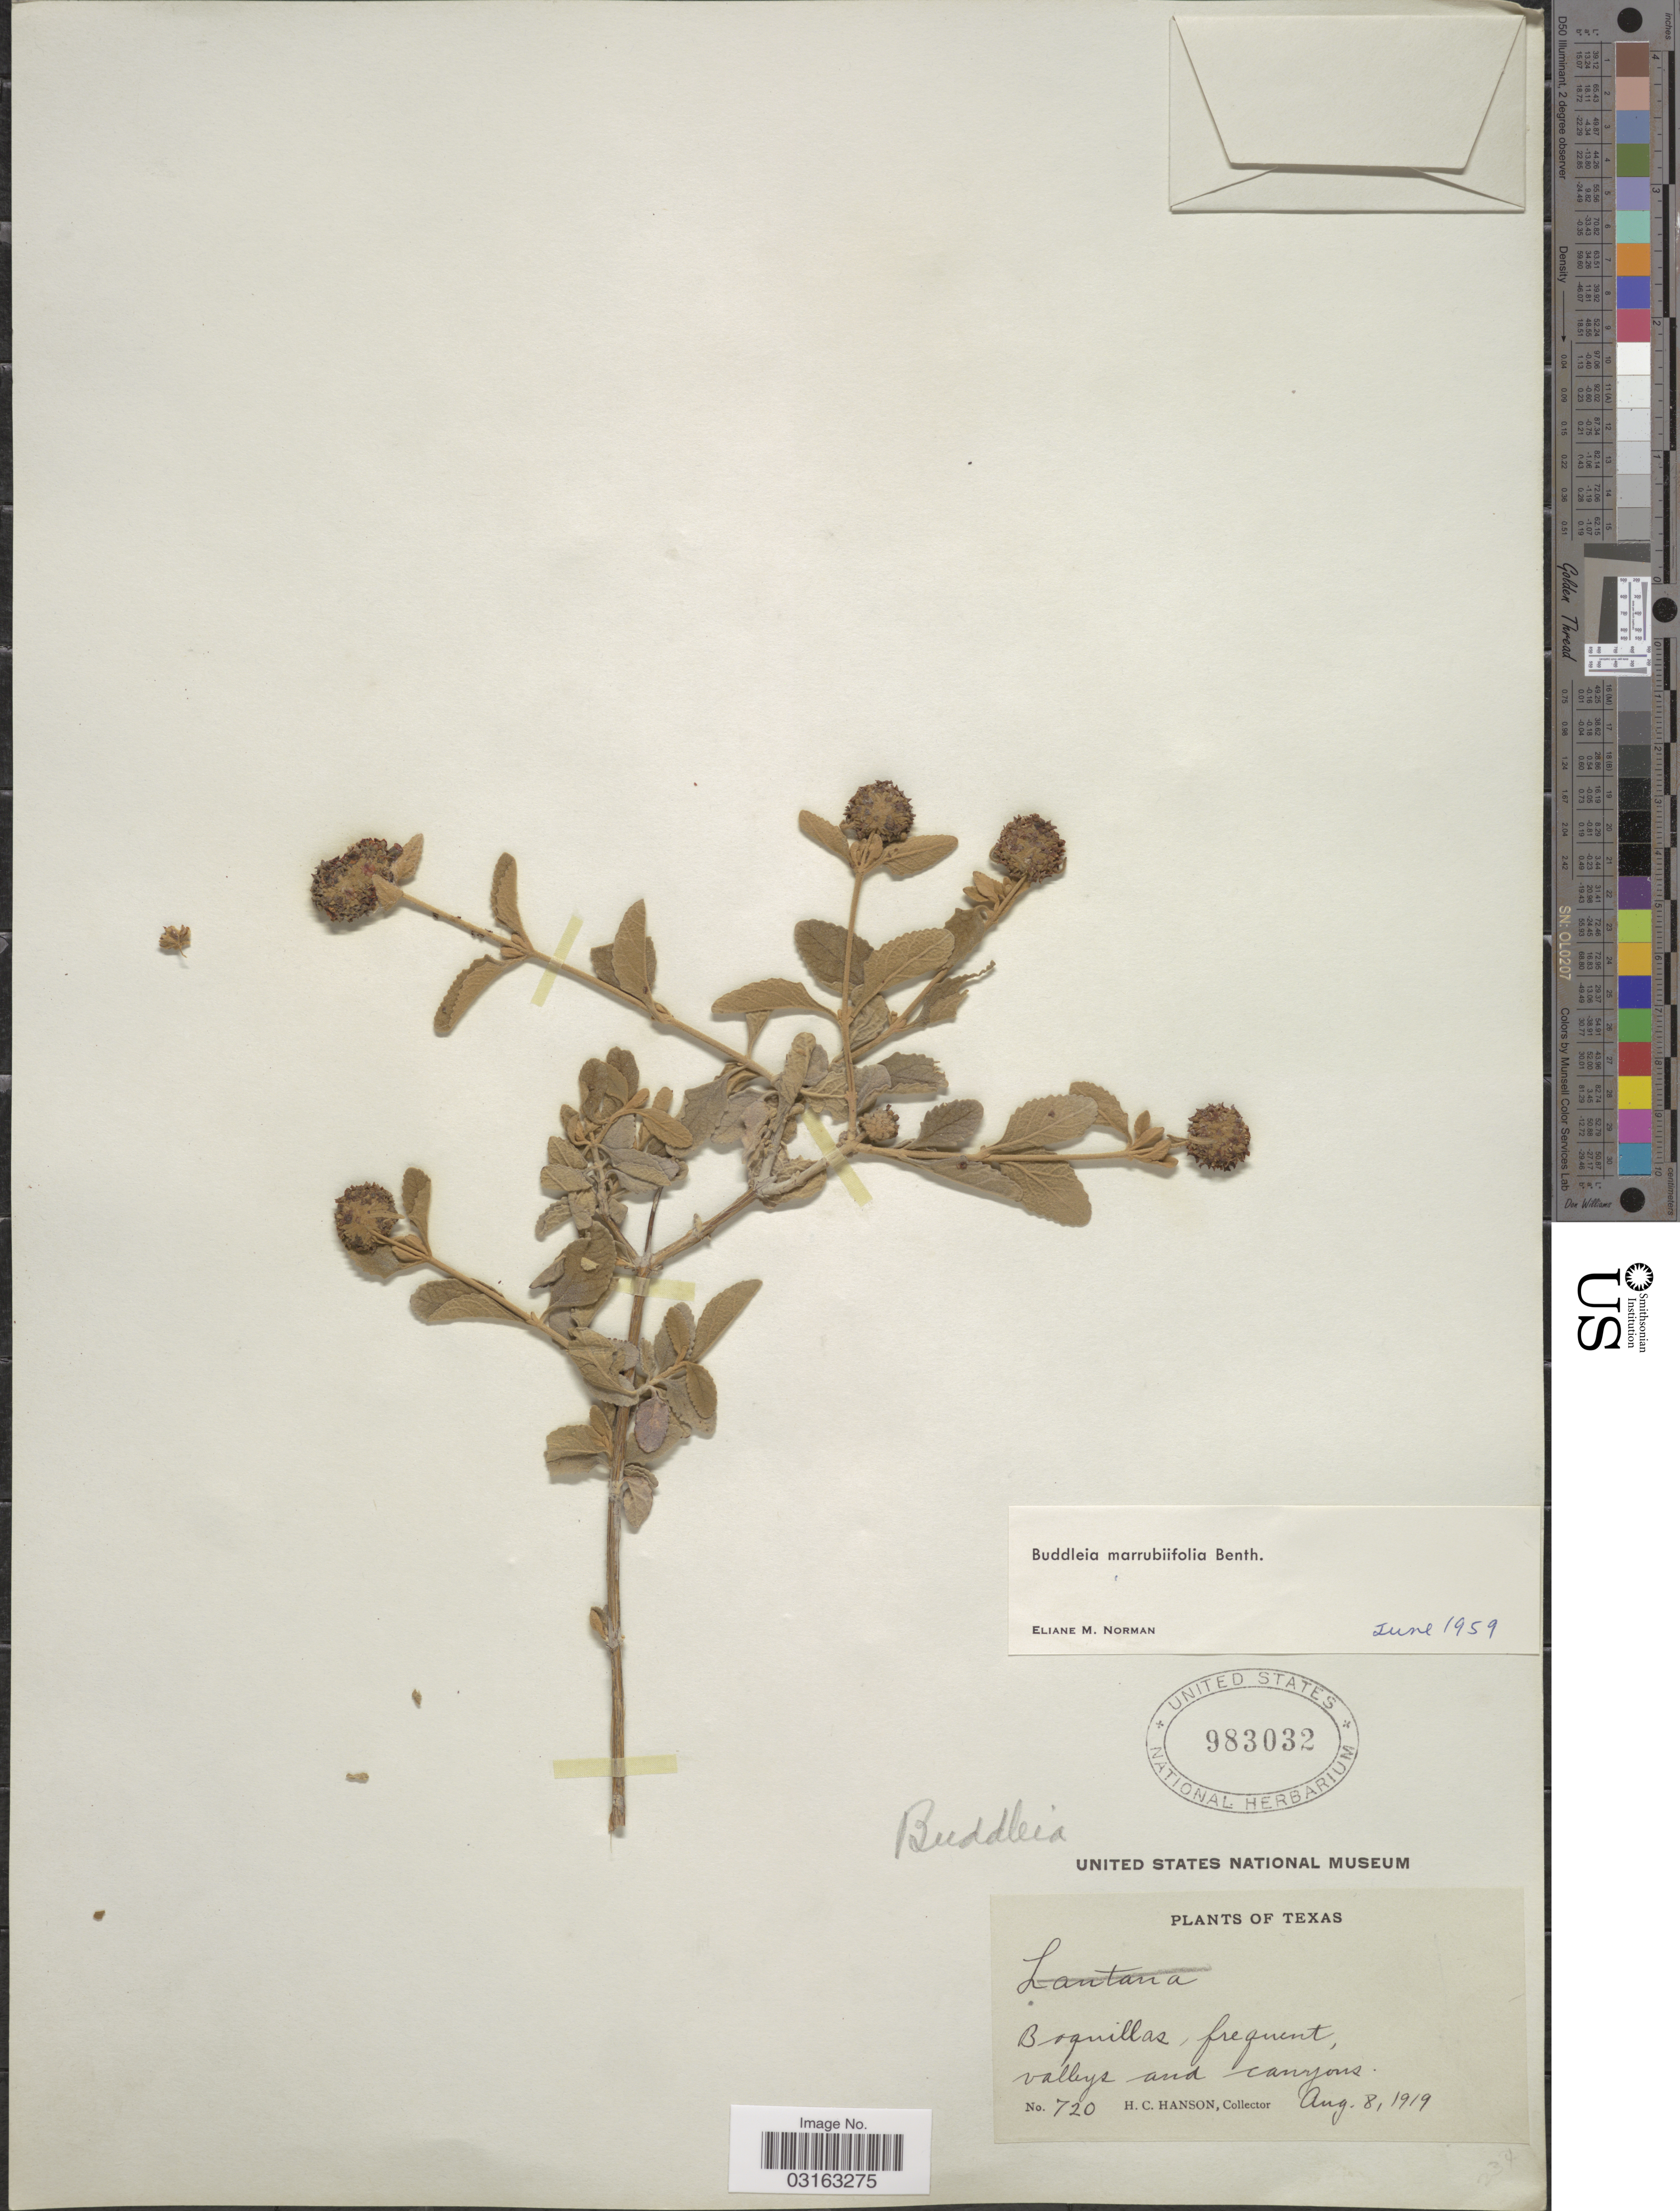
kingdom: Plantae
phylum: Tracheophyta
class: Magnoliopsida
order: Lamiales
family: Scrophulariaceae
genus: Buddleja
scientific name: Buddleja marrubiifolia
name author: Benth.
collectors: H. Hanson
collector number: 720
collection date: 1919-08-08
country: United States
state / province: Texas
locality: Boquillas, valleys and canyons.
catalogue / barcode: US 983032